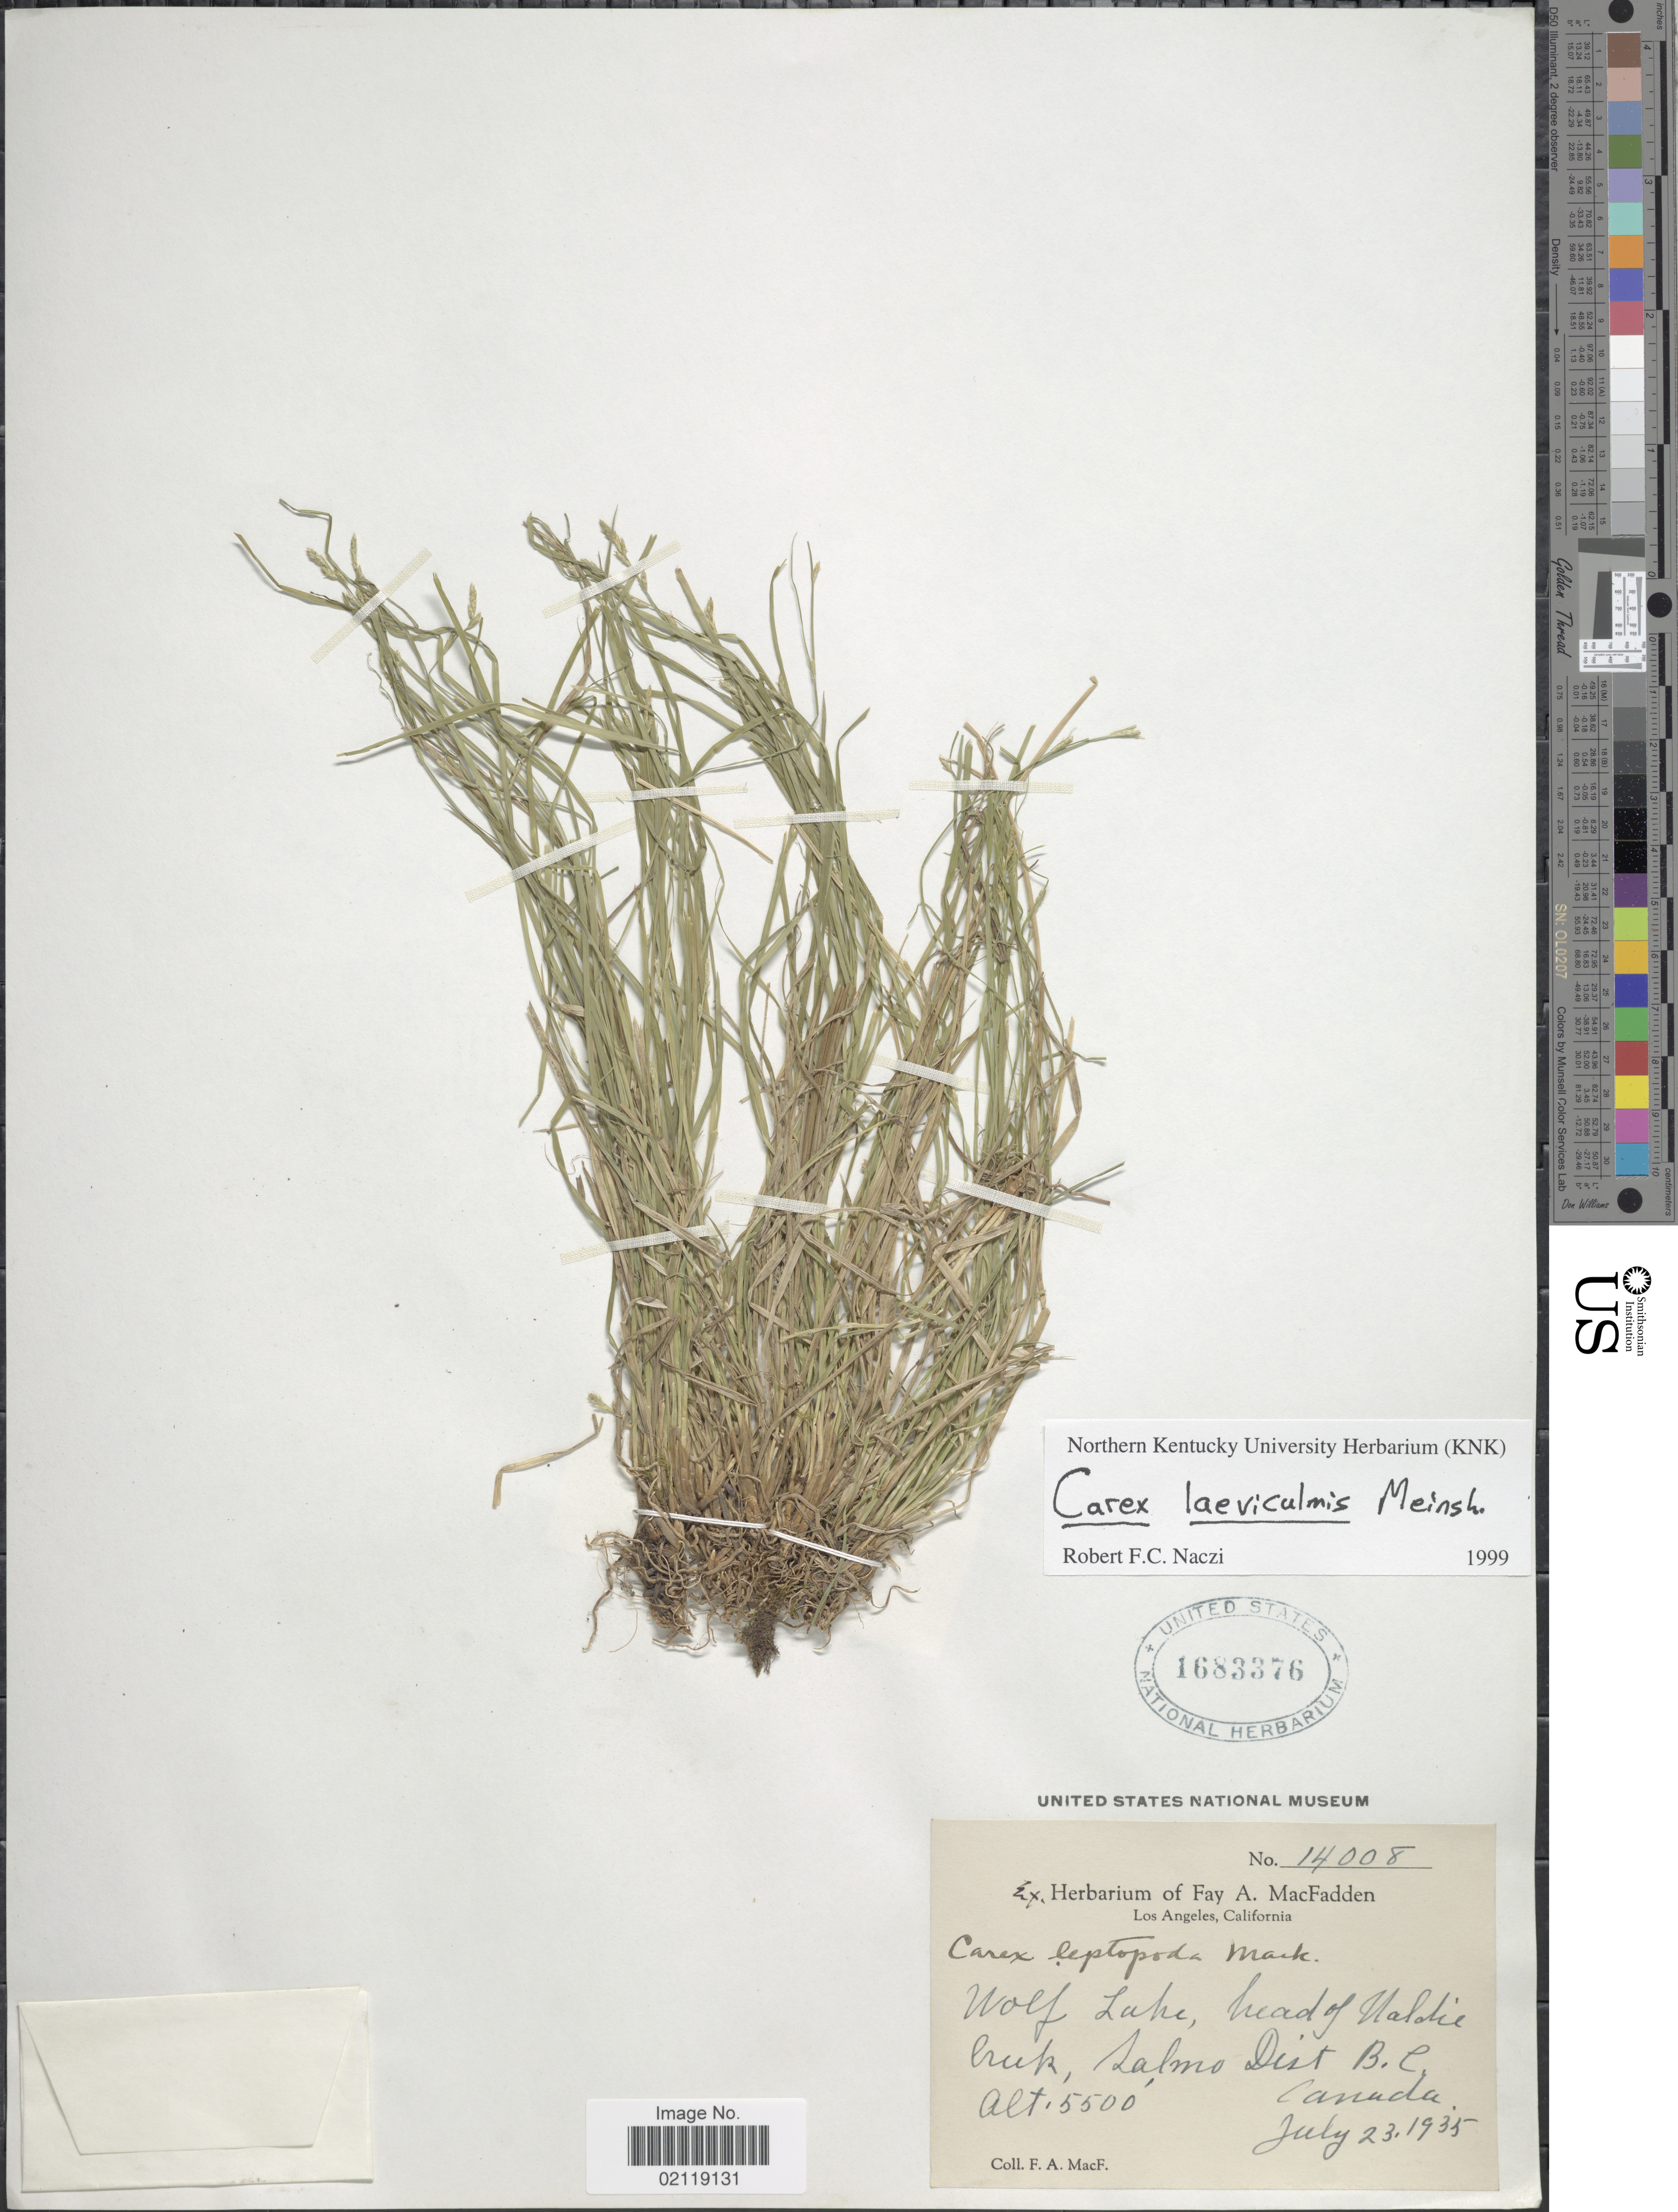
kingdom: Plantae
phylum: Tracheophyta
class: Liliopsida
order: Poales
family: Cyperaceae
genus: Carex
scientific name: Carex laeviculmis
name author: Meinsh.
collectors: F. MacFadden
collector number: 14008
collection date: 1935-07-23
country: Canada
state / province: British Columbia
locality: Wolf Lake, head of Waldie Creek, Salmo Dist B.C.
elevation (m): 1676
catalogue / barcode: US 1683376